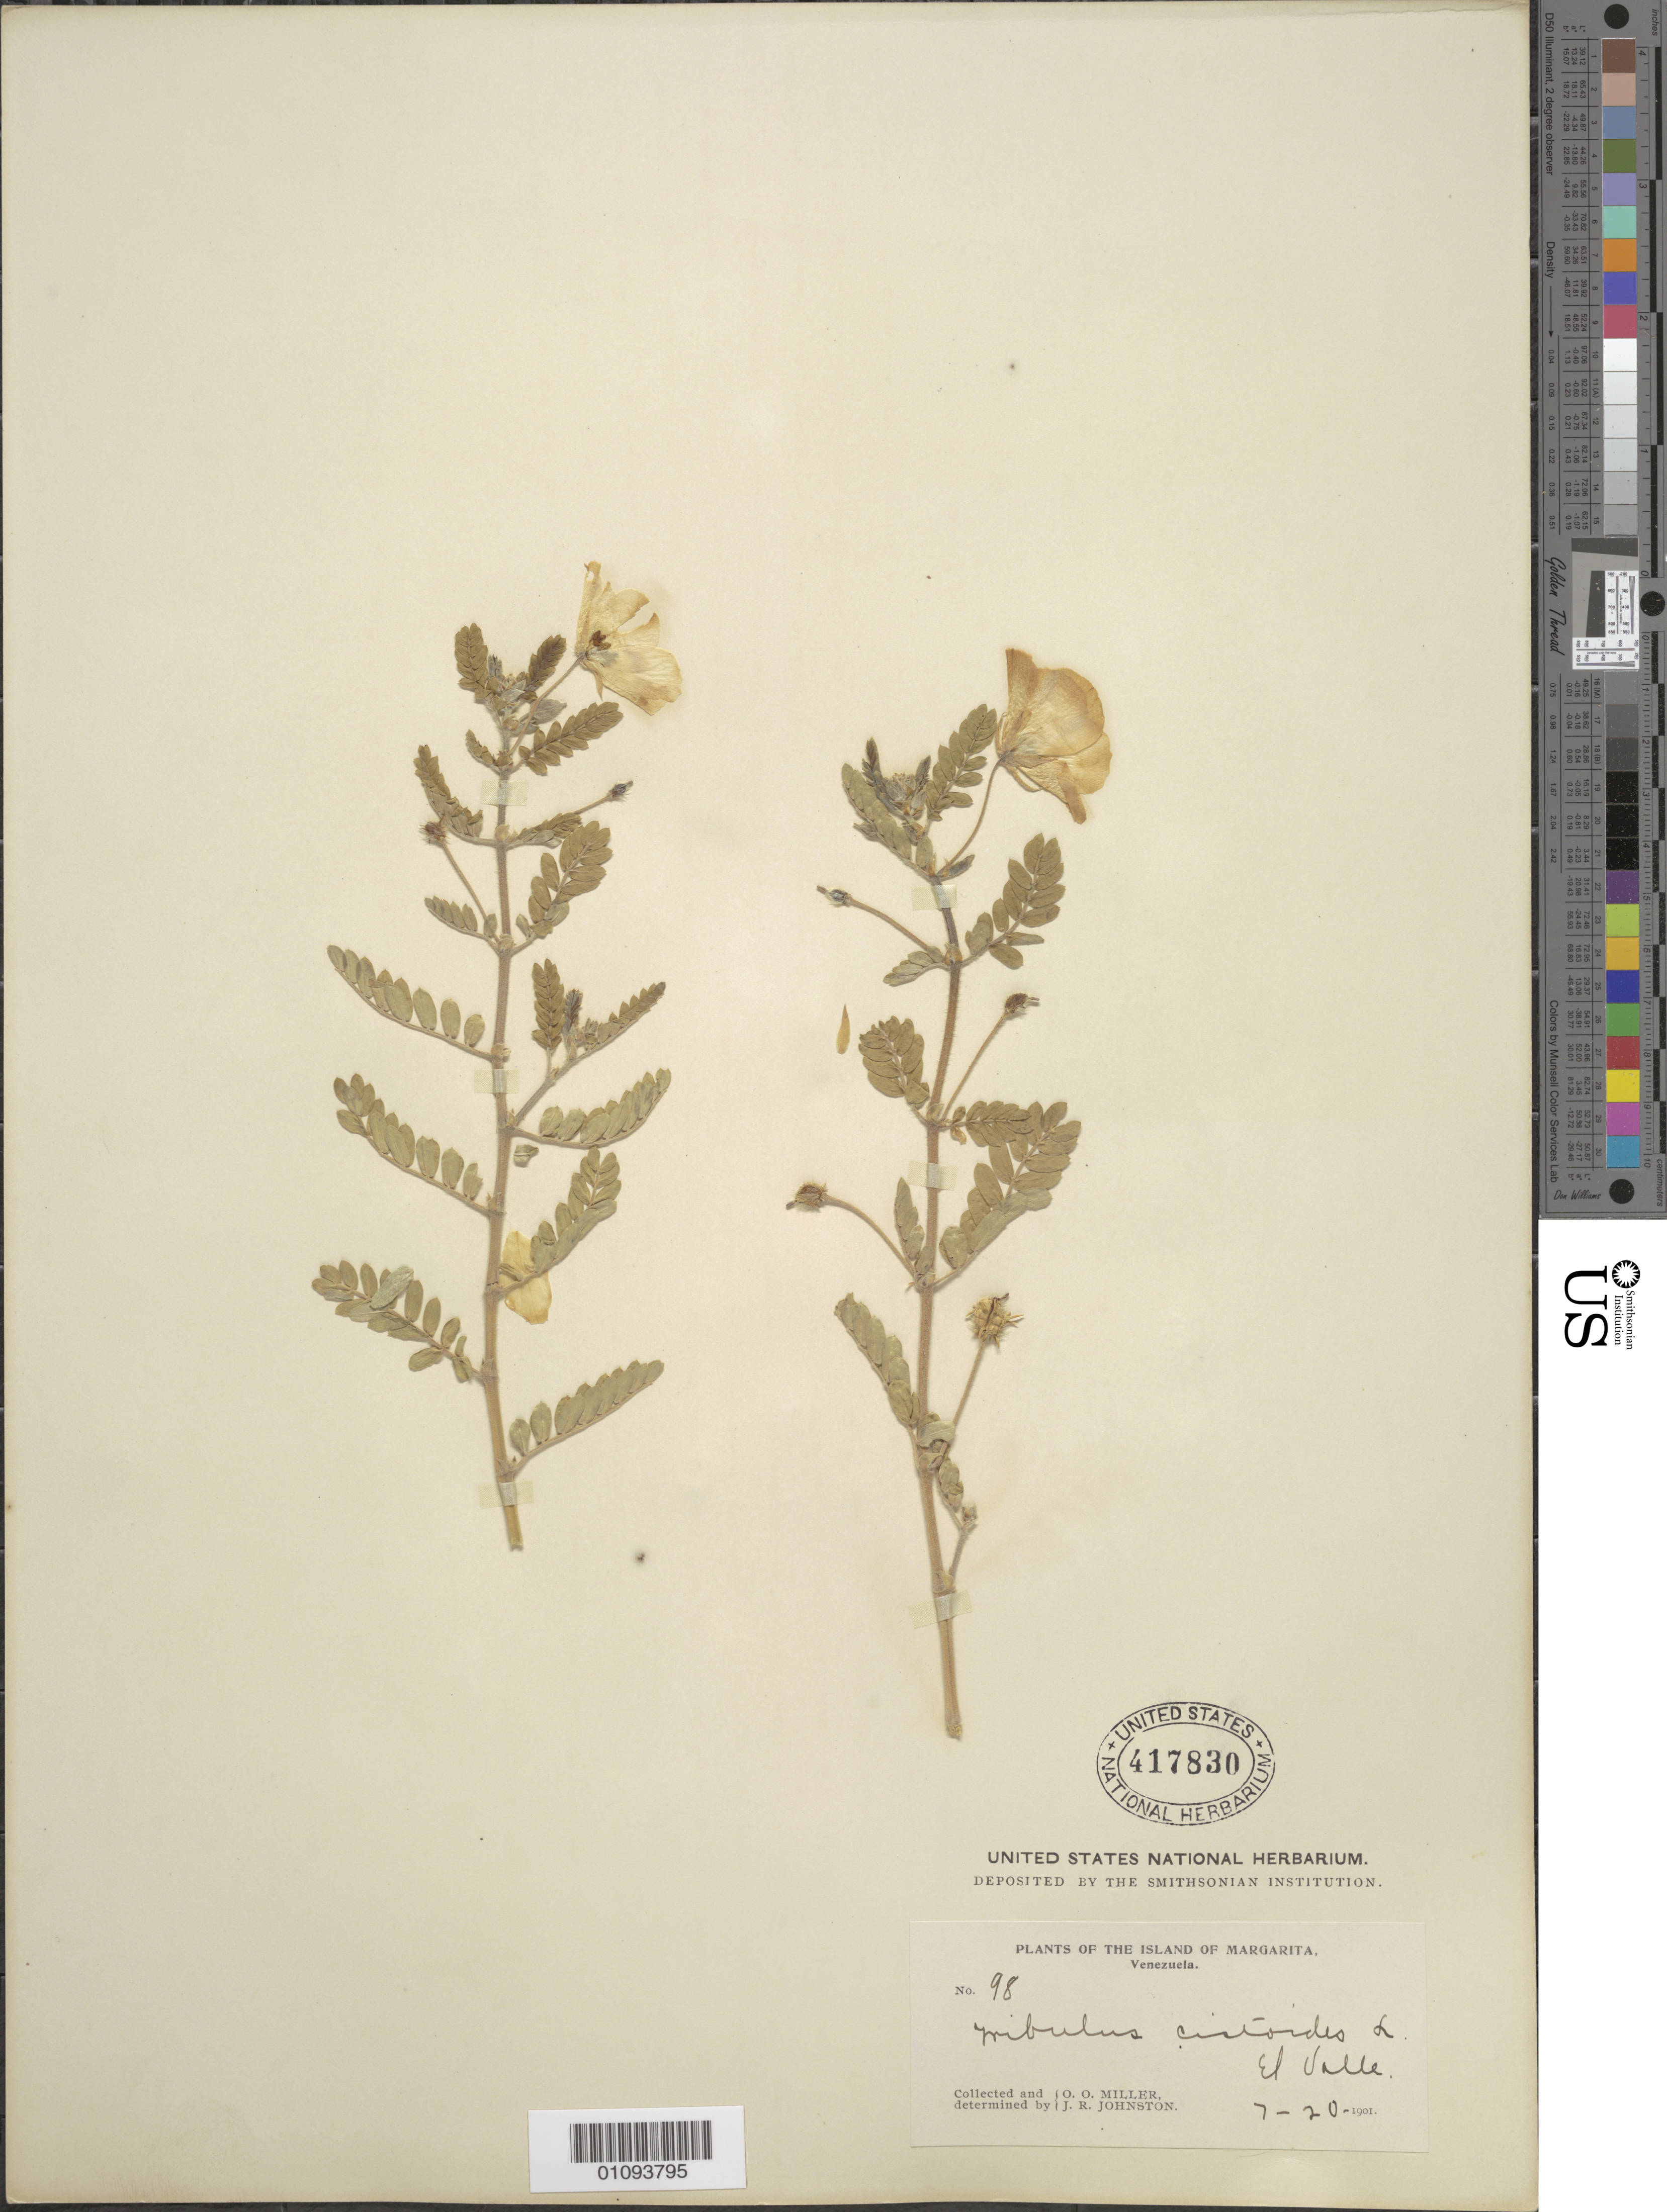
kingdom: Plantae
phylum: Tracheophyta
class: Magnoliopsida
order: Zygophyllales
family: Zygophyllaceae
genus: Tribulus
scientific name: Tribulus cistoides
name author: L.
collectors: O. O. Miller & J. Johnston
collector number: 98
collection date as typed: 20 Jul 1901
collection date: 1901-07-20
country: Venezuela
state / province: Nueva Esparta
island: Margarita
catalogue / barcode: US 417830